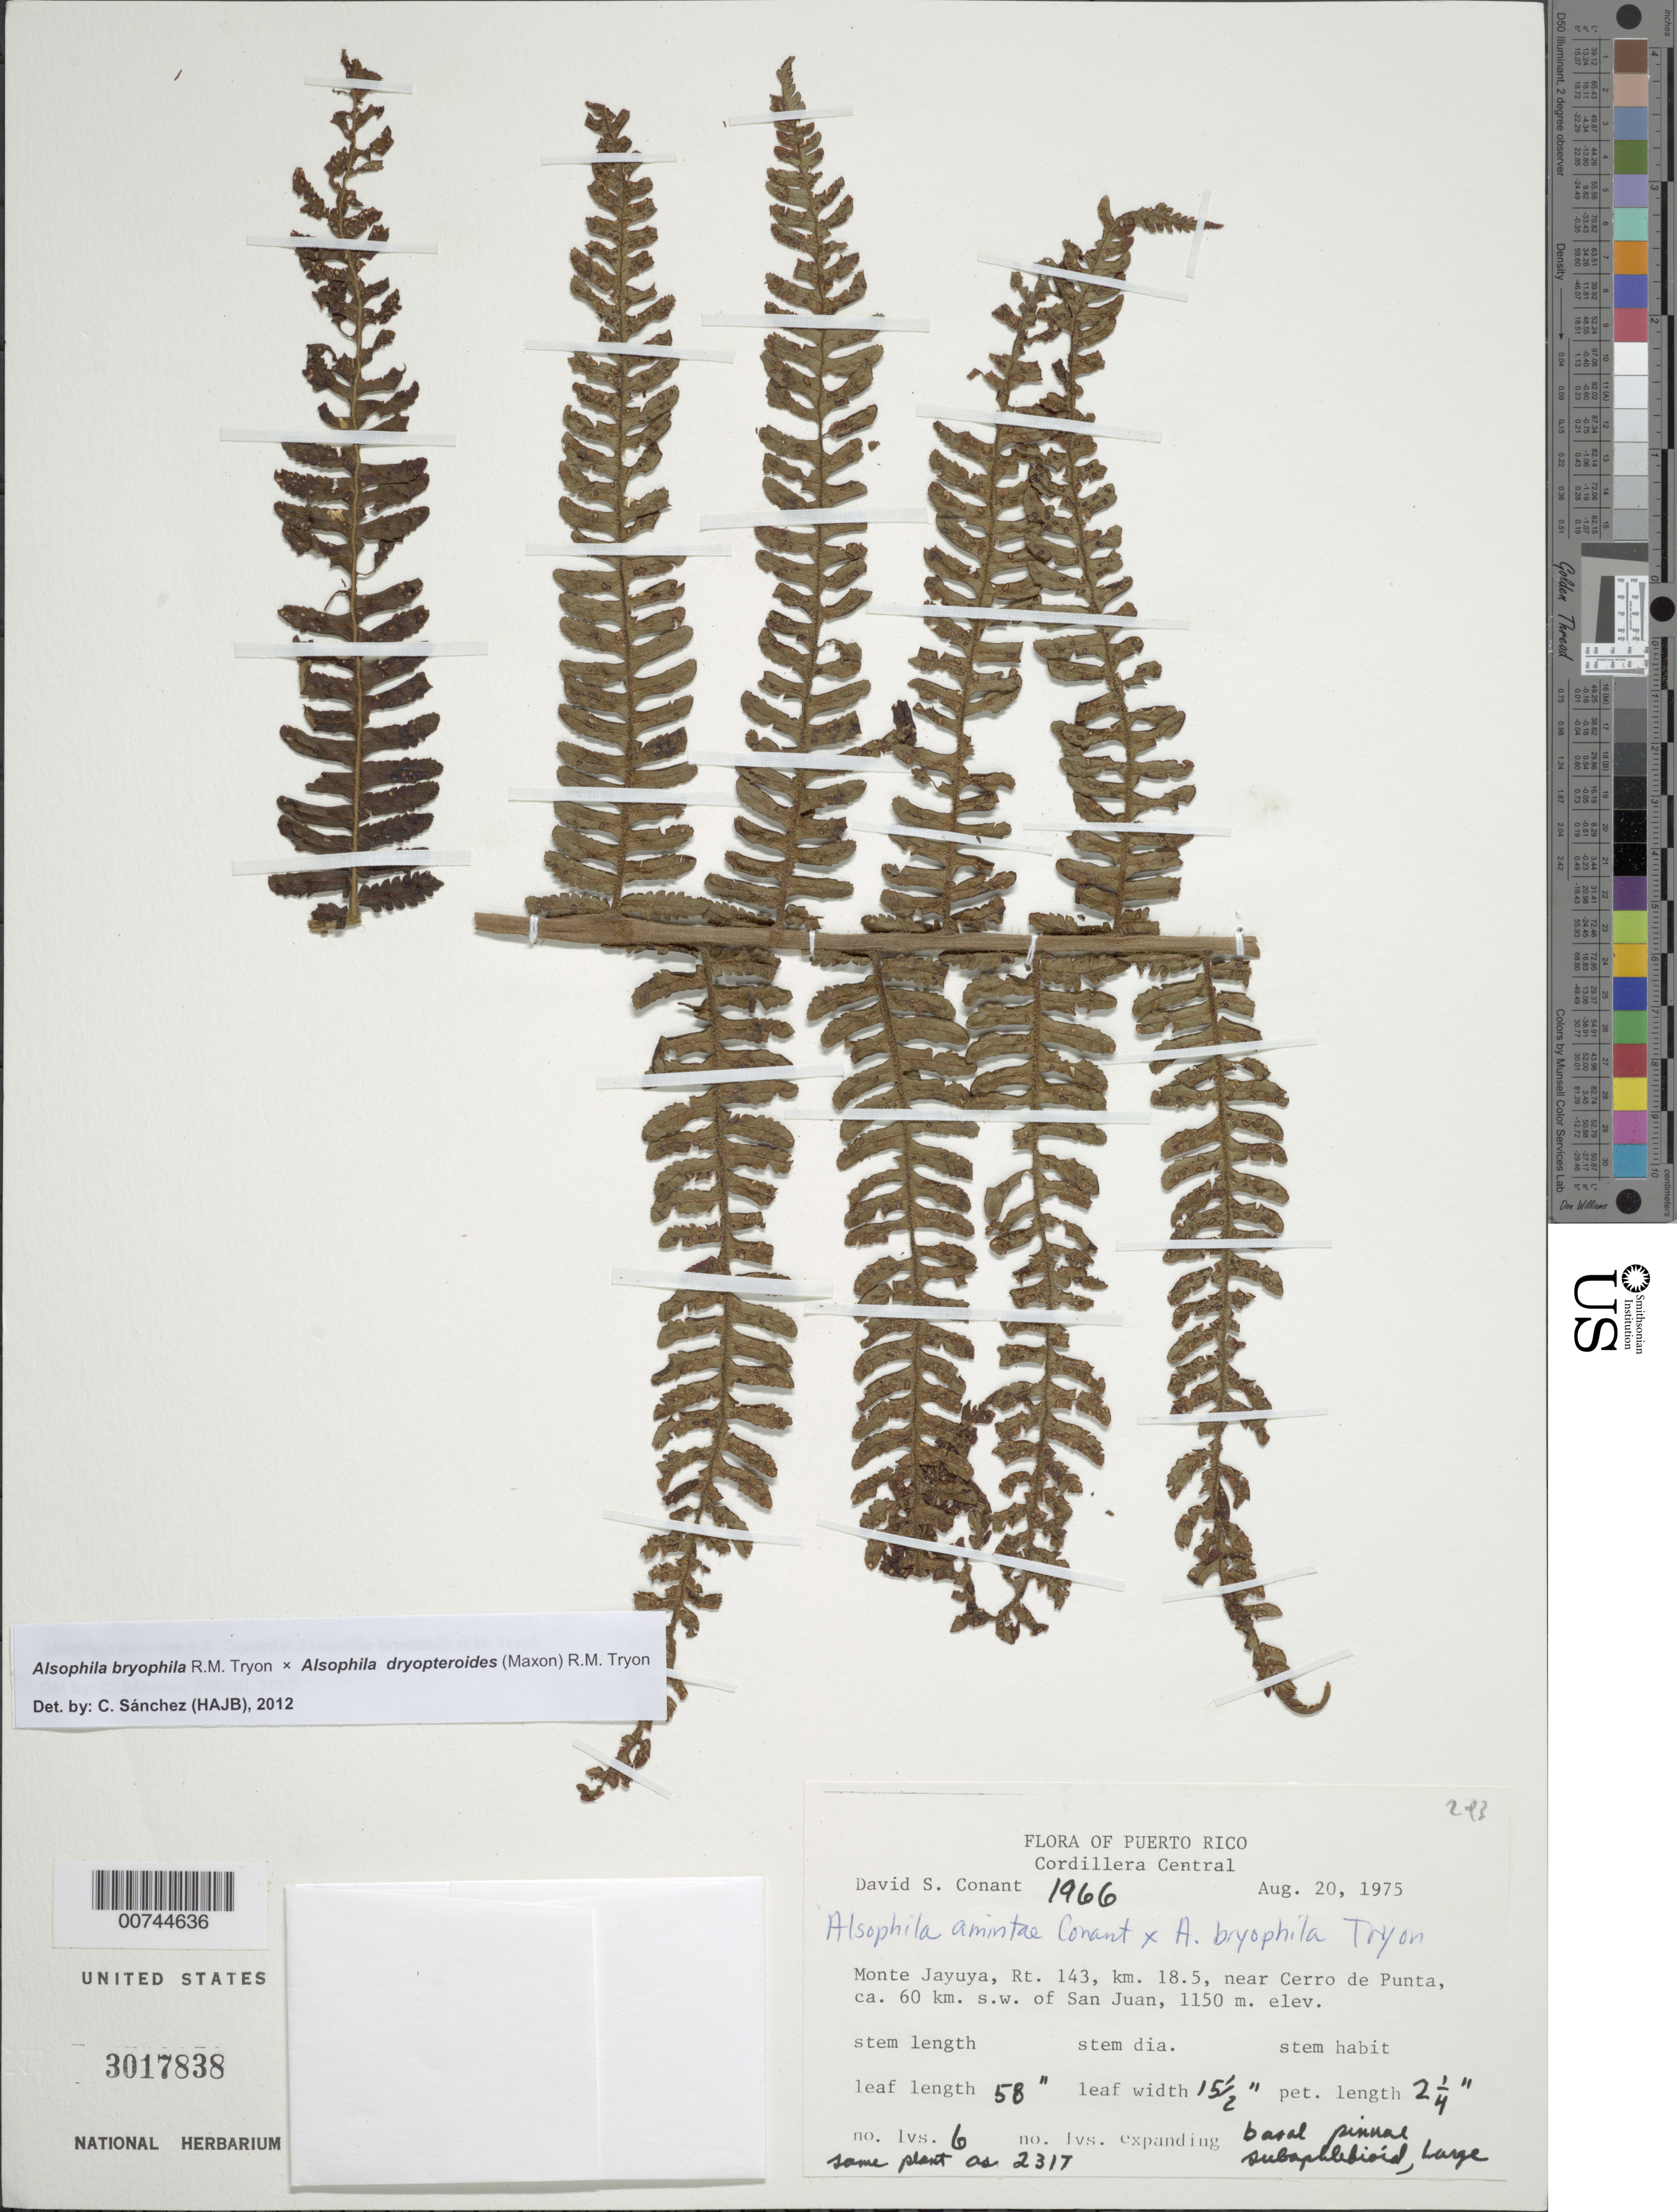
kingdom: Plantae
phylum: Tracheophyta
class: Polypodiopsida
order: Cyatheales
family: Cyatheaceae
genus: Alsophila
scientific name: Alsophila bryophila x A. dryopteroides (Maxon) R.M. Tryon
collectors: D. S. Conant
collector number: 1966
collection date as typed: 20 Aug 1975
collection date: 1975-08-20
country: Puerto Rico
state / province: Jayuya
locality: Monte Jayuya, Rt. 143, km 18.5, near Cerro de Punta, ca. 60 km SW of San Juan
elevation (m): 1150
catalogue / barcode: US 3017838